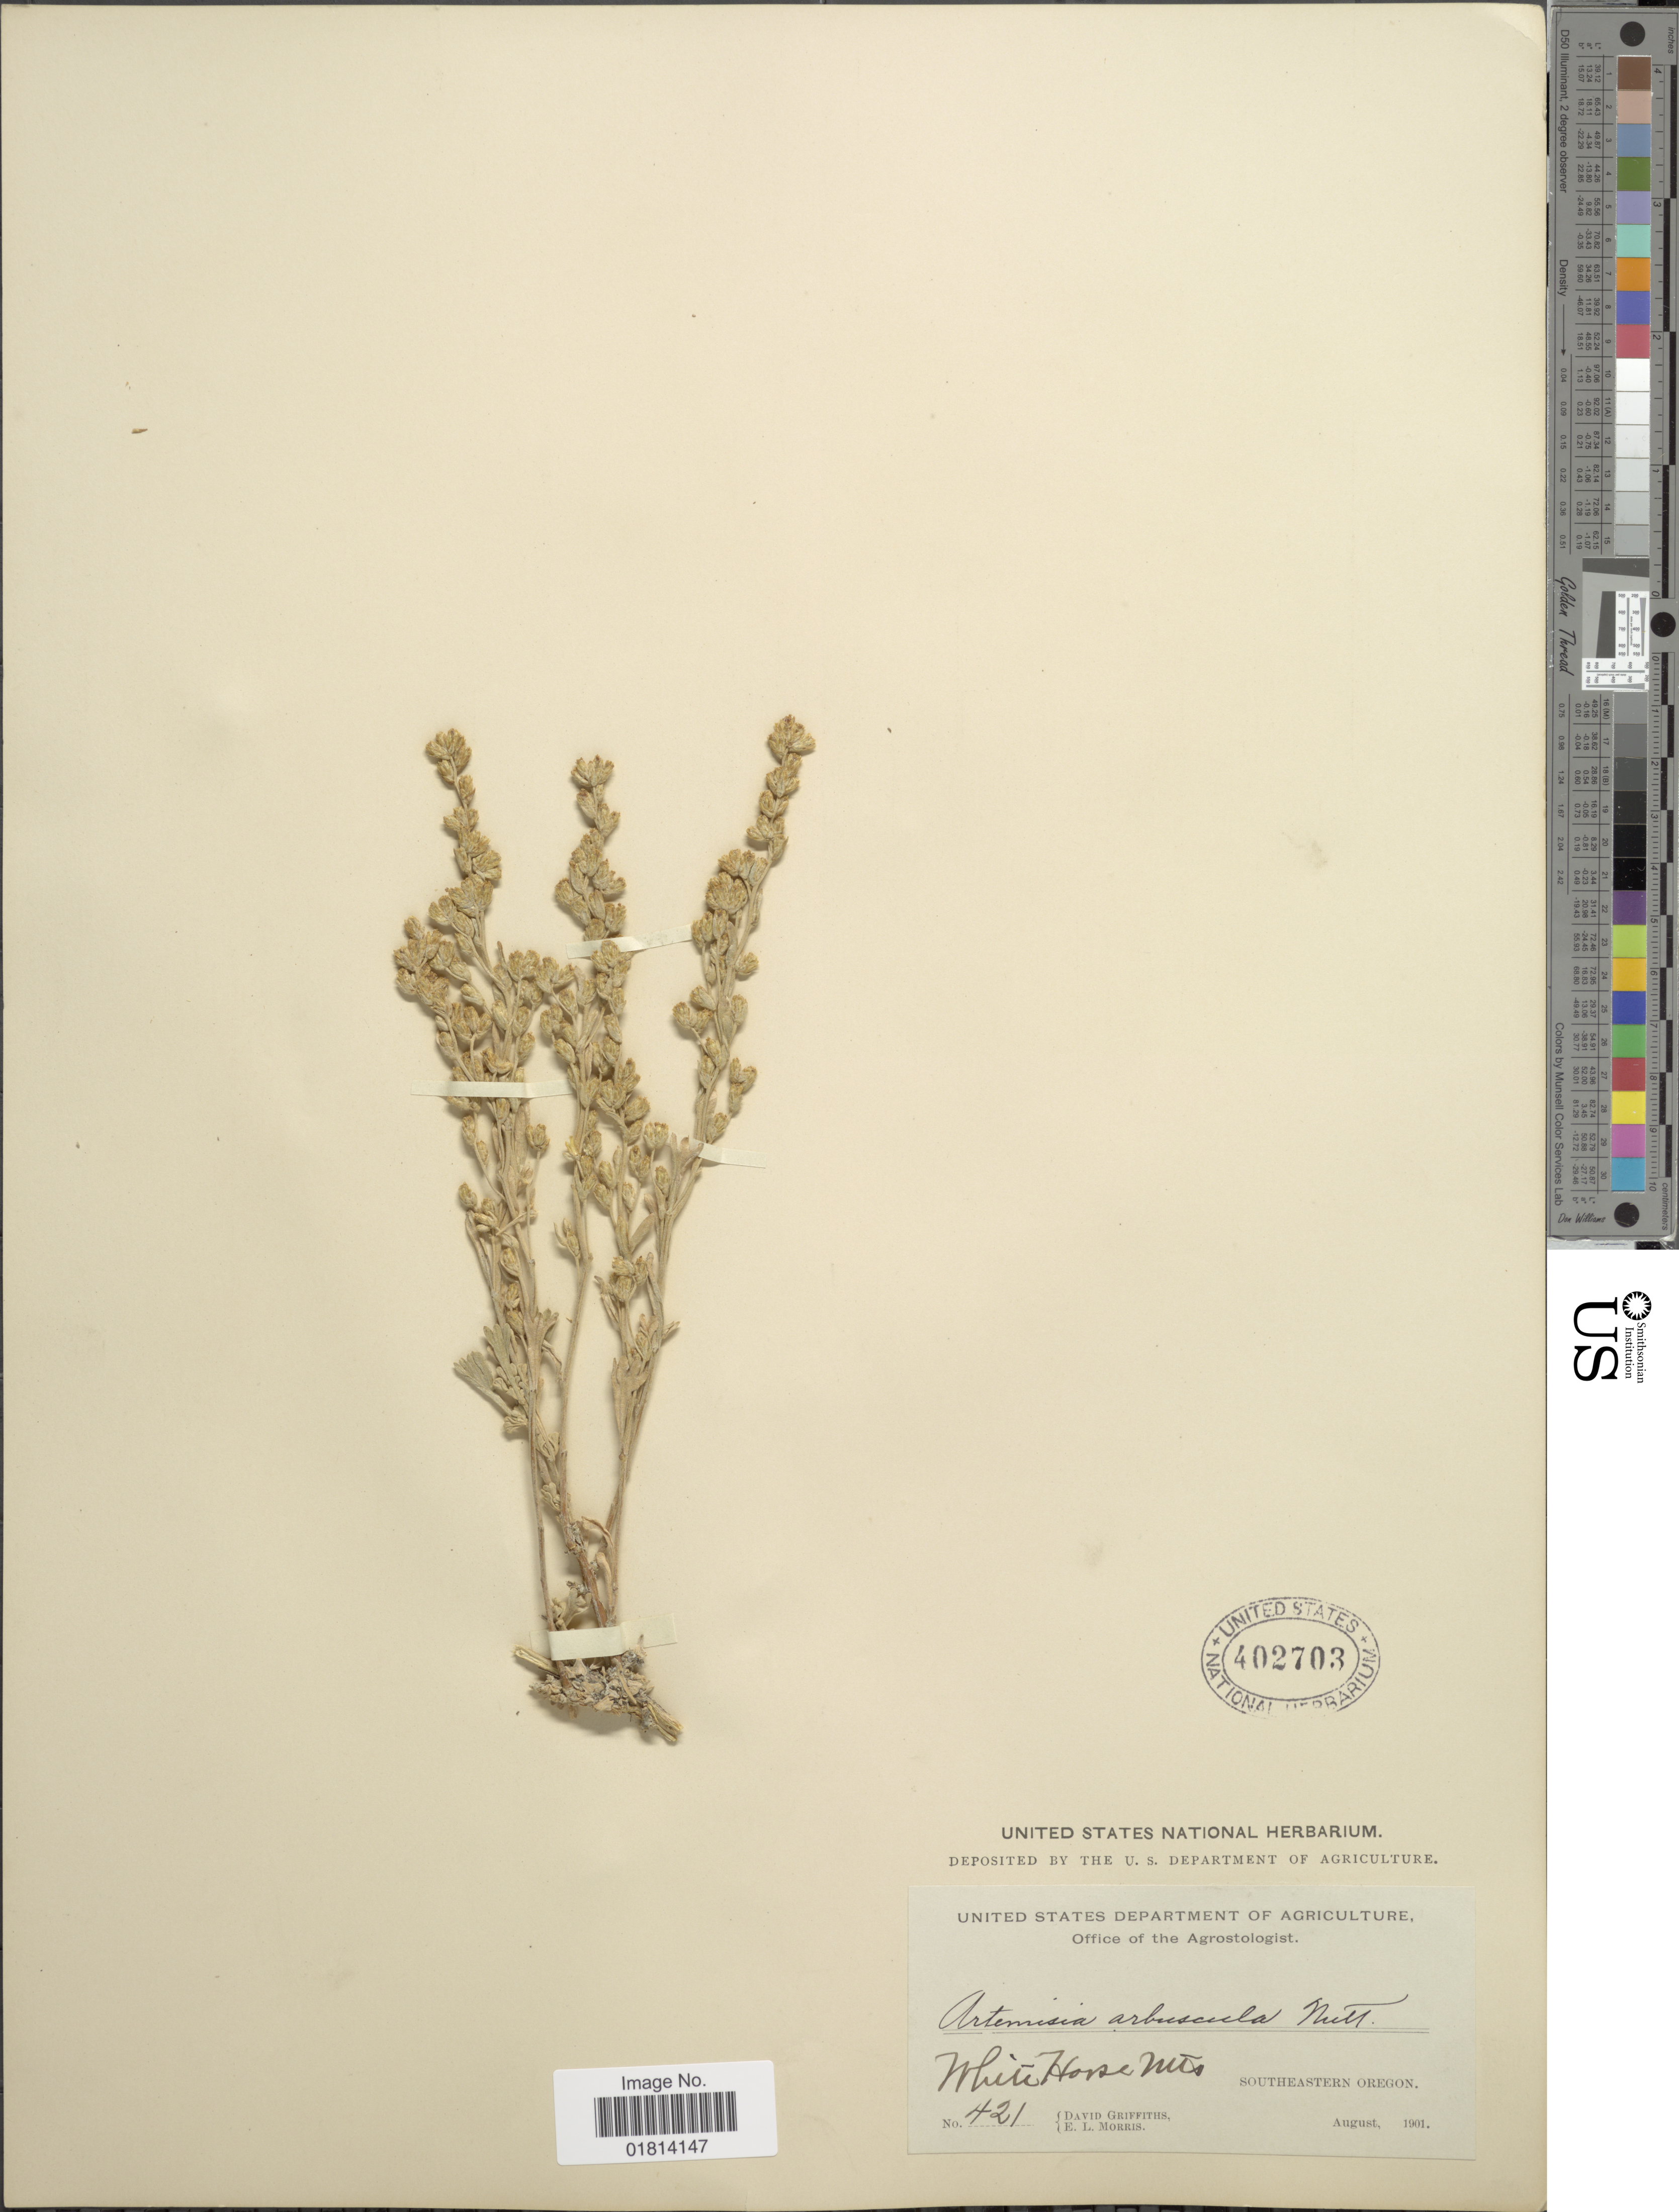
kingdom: Plantae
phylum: Tracheophyta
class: Magnoliopsida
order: Asterales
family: Asteraceae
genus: Artemisia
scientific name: Artemisia arbuscula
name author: Nutt.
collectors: D. Griffiths & E. Morris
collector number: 421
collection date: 1901-08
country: United States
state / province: Oregon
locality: White Horse Mts, Southeastern Oregon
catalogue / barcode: US 402703